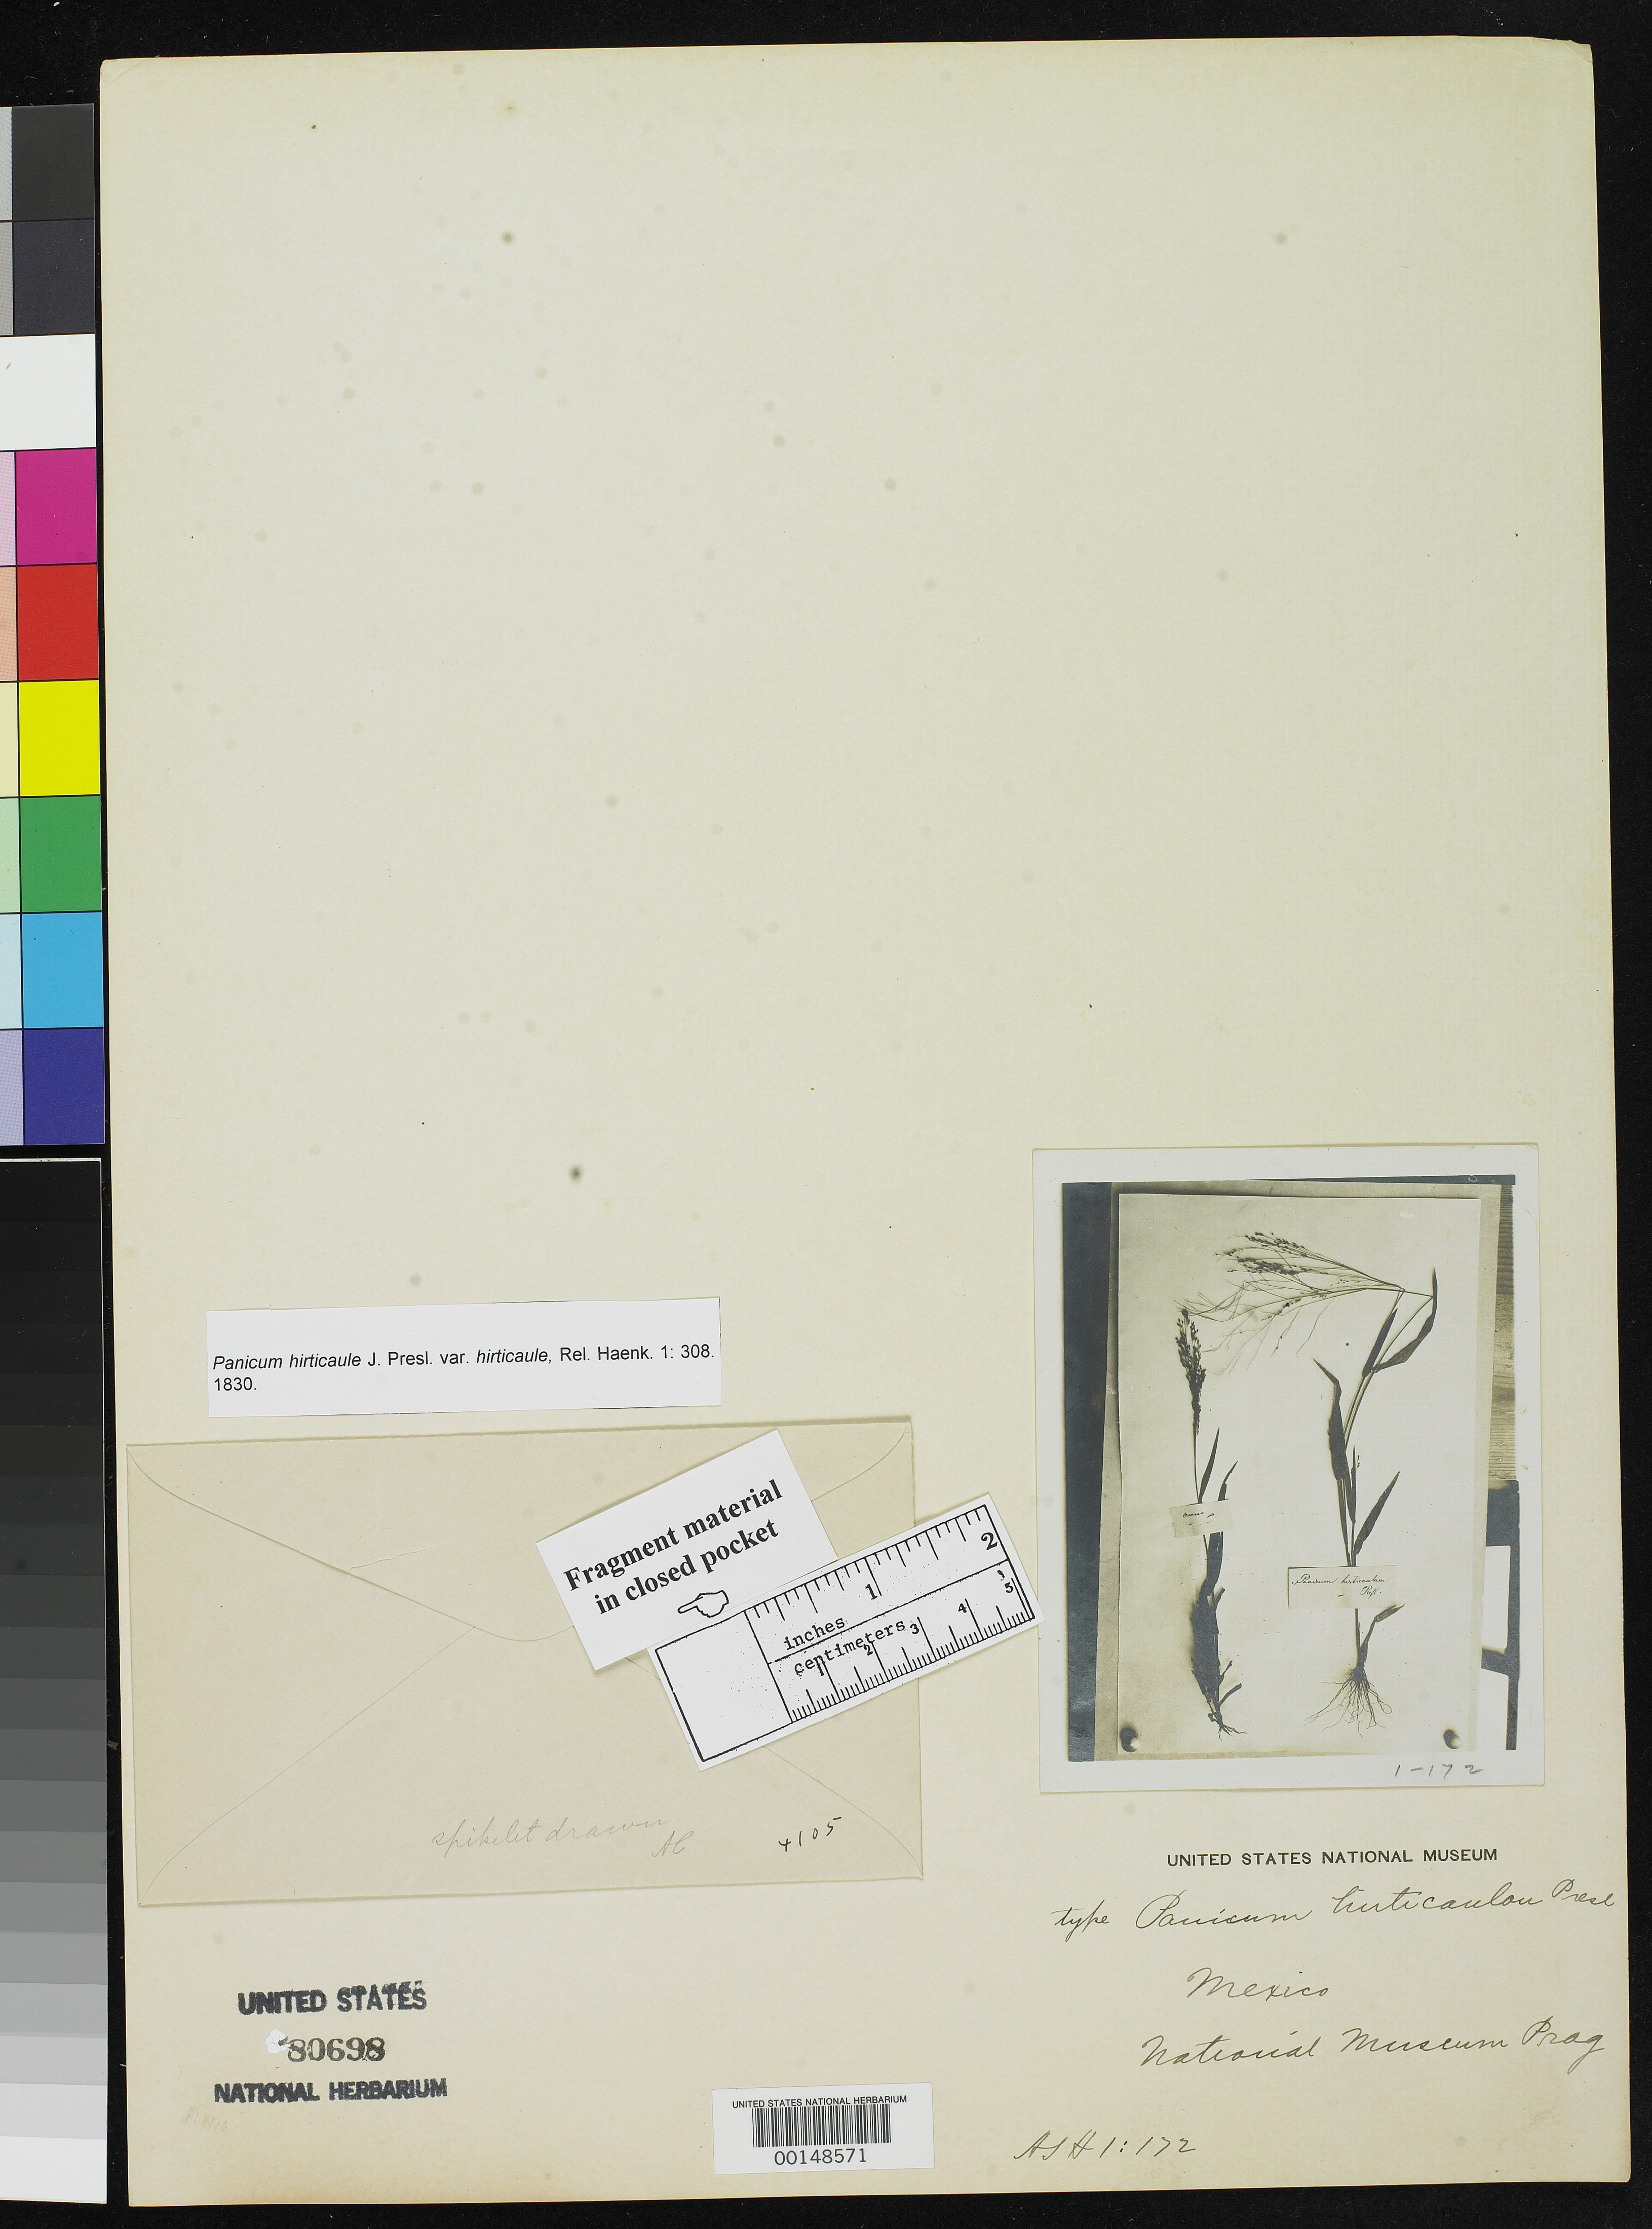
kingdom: Plantae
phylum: Tracheophyta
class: Liliopsida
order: Poales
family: Poaceae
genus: Panicum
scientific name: Panicum hirticaule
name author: J. Presl in C. Presl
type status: Type Fragment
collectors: T. P. X. Haenke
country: Mexico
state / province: Guerrero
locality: Acapulco.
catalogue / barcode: US 80698